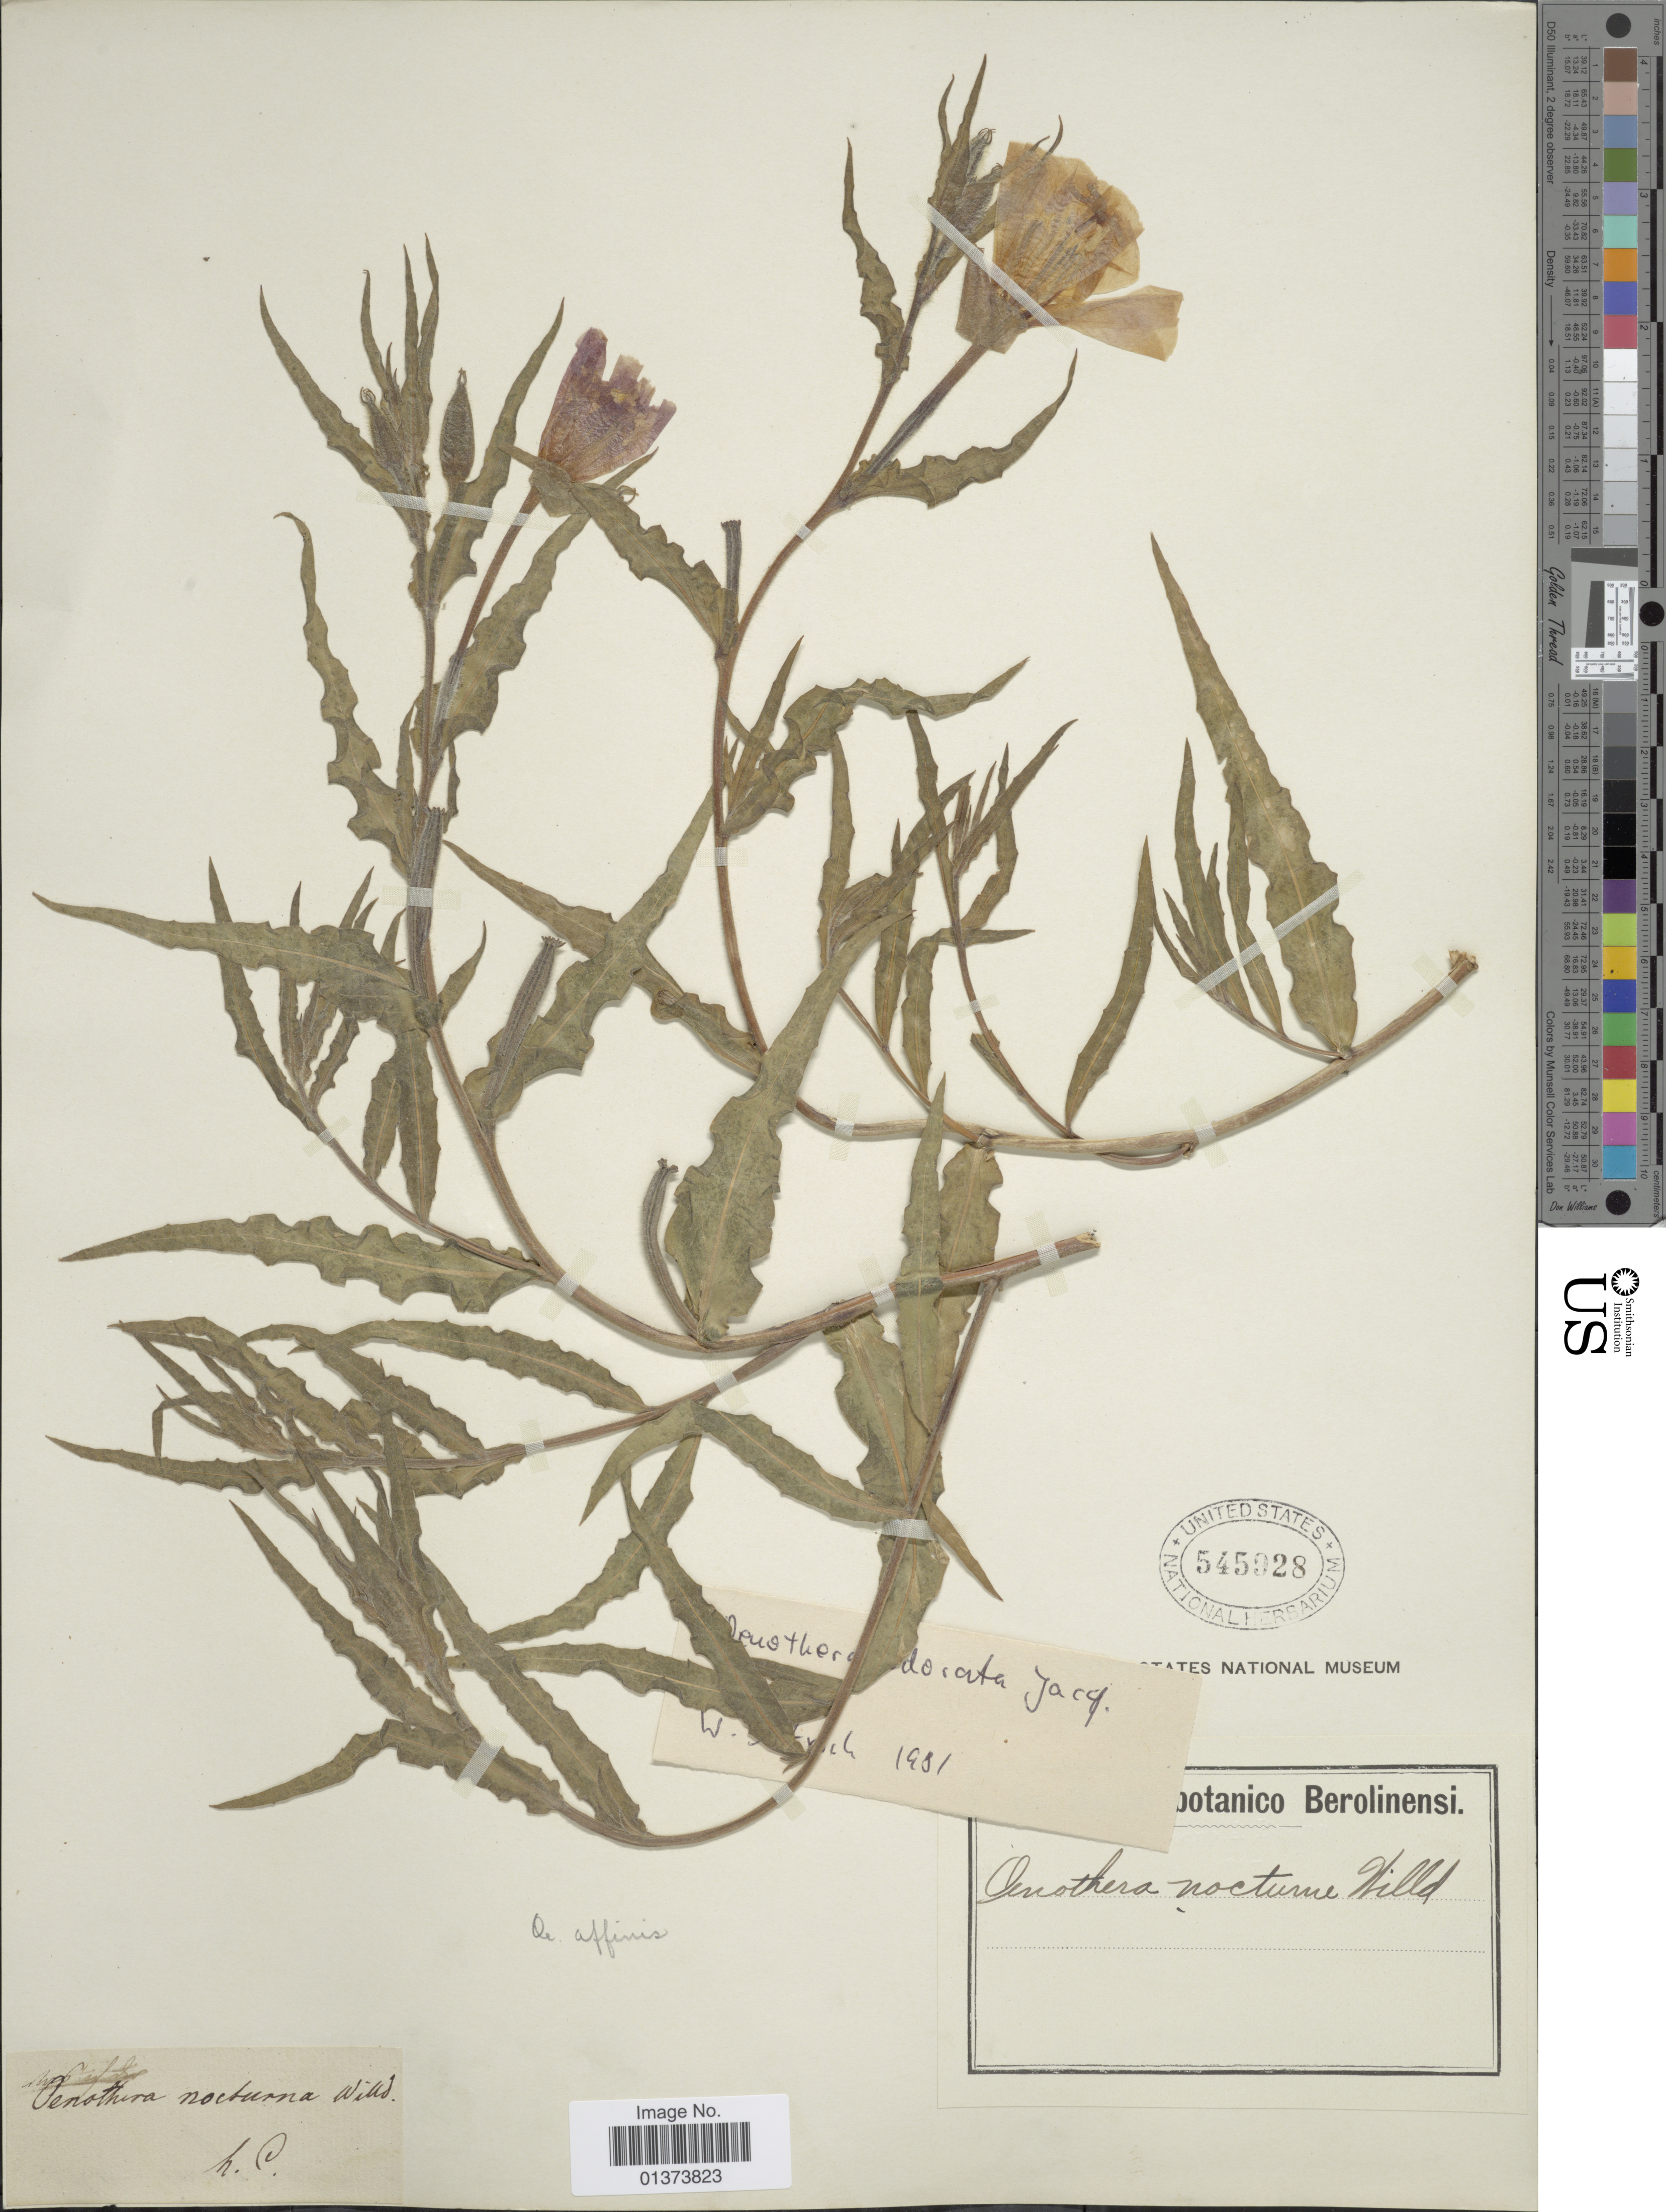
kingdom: Plantae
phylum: Tracheophyta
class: Magnoliopsida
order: Myrtales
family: Onagraceae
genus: Oenothera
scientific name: Oenothera odorata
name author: Jacq.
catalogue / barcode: US 545928